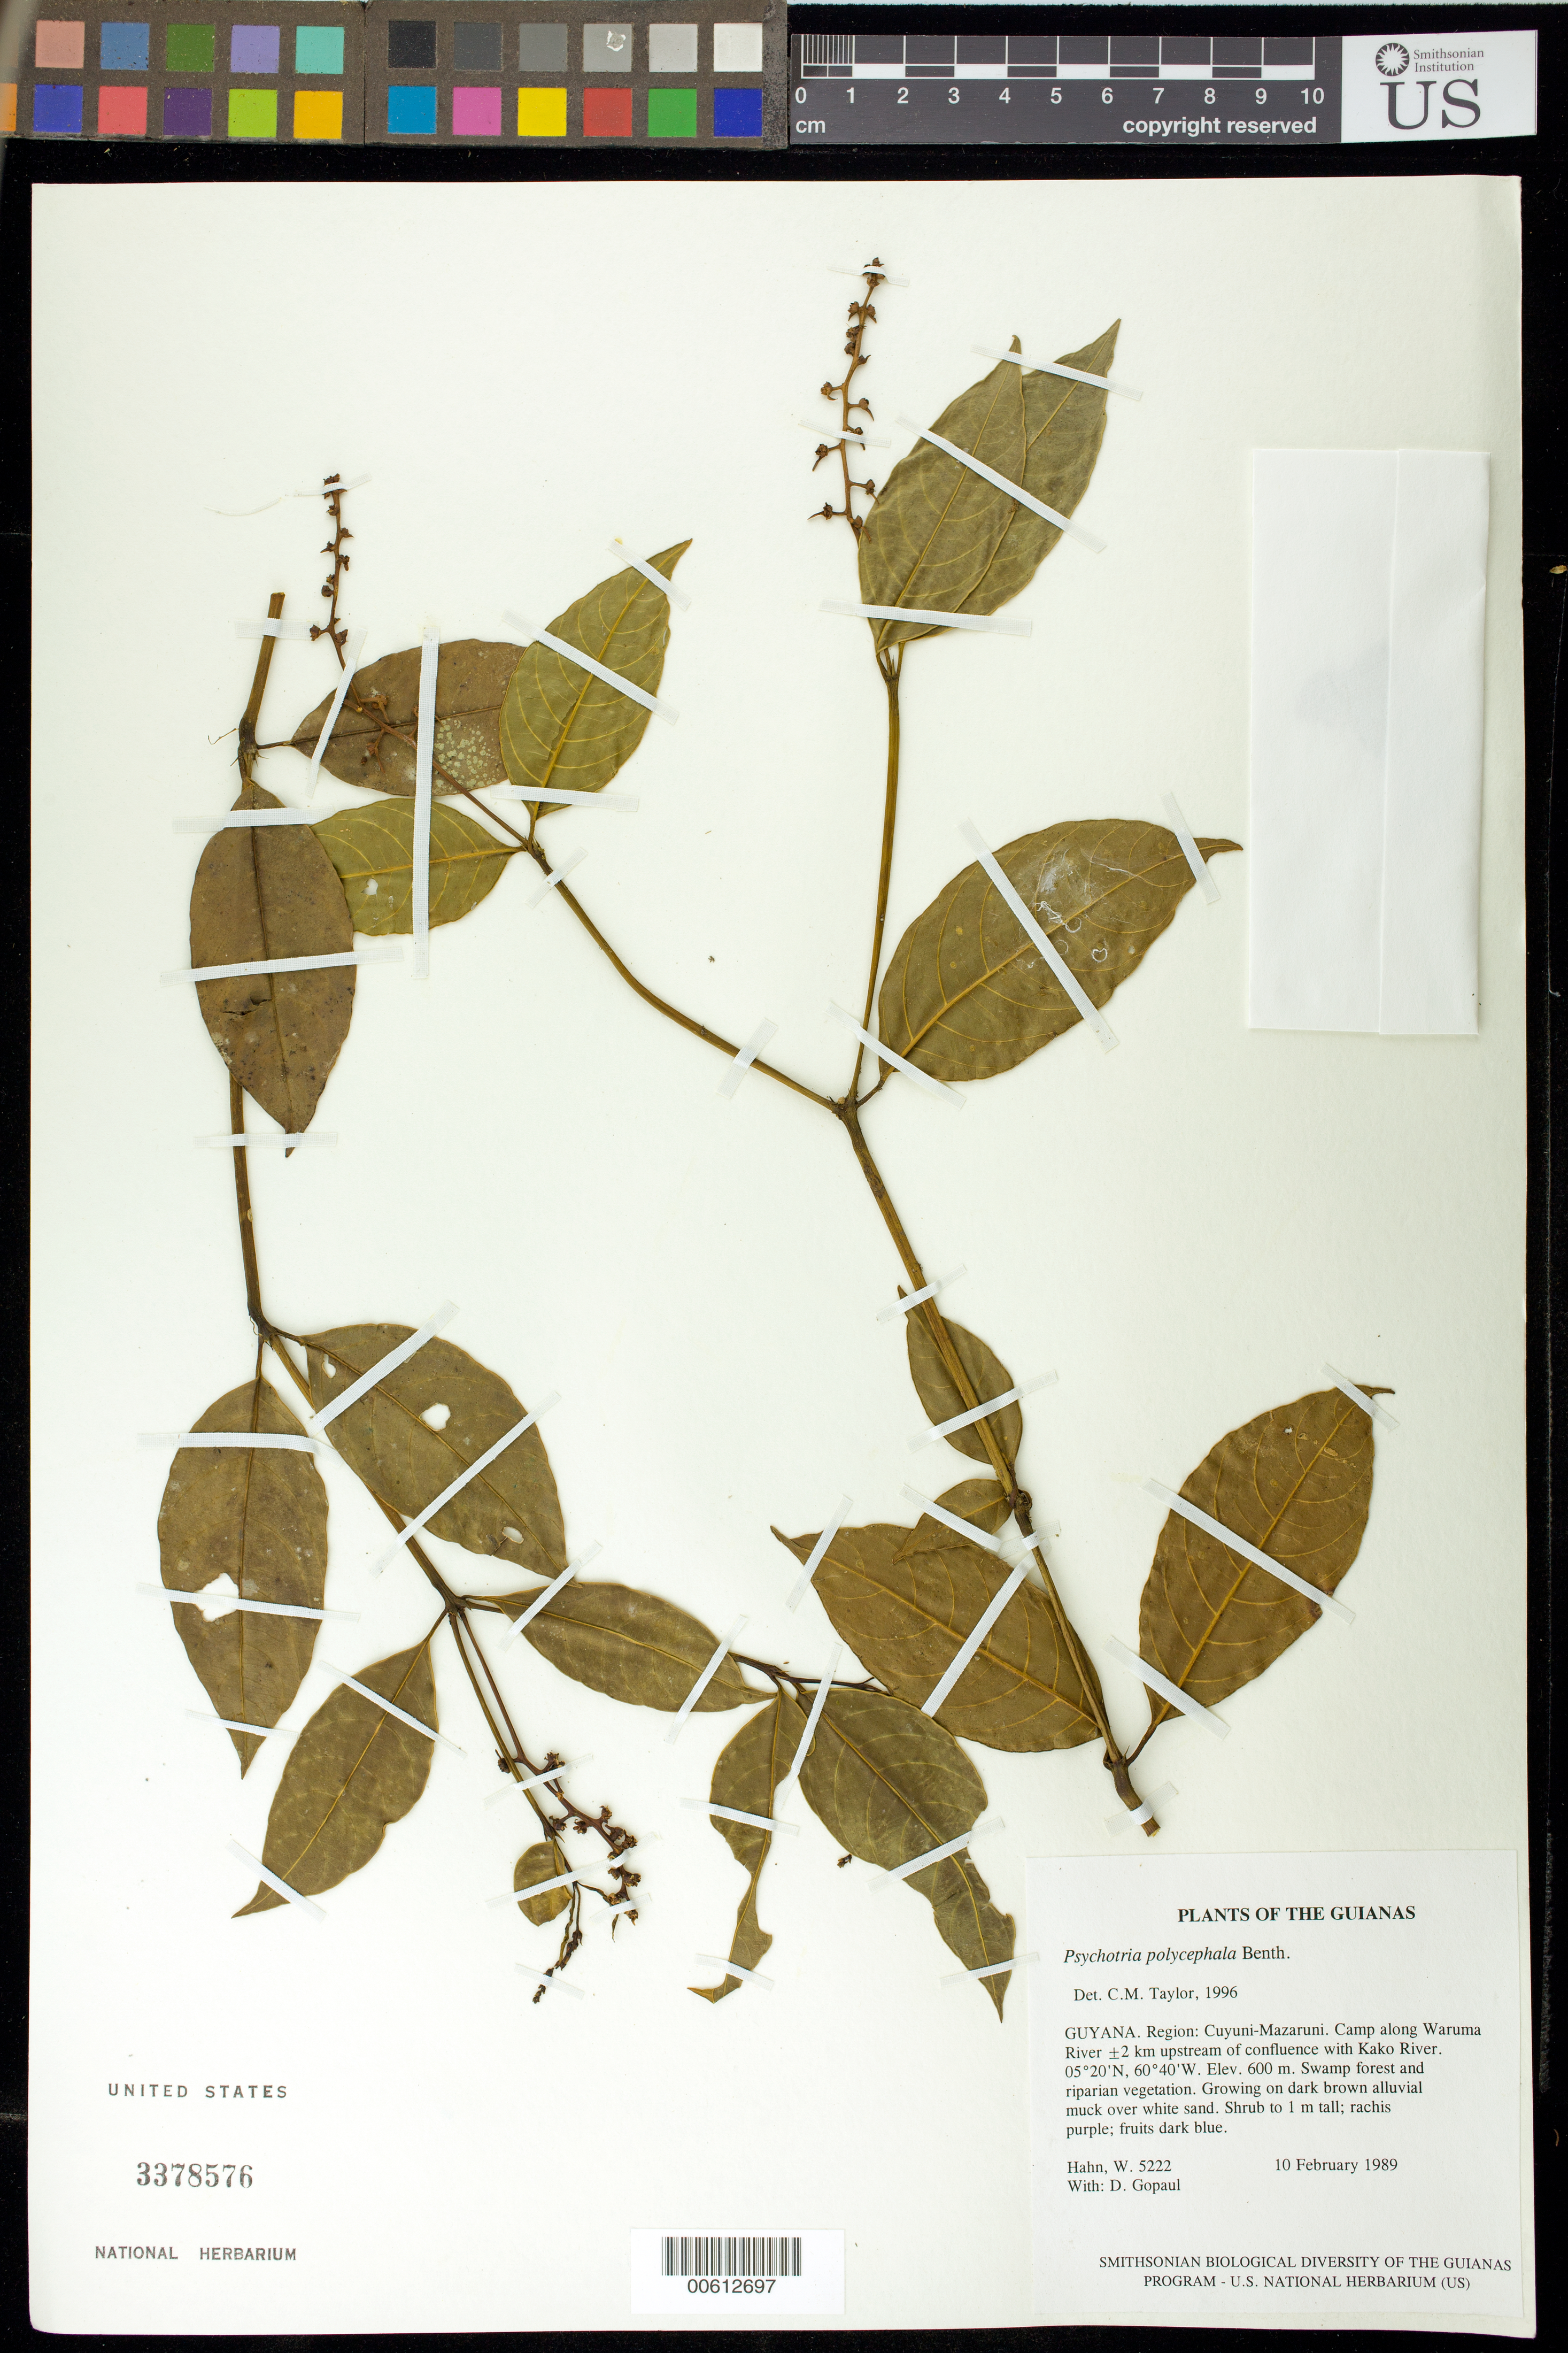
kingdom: Plantae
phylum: Tracheophyta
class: Magnoliopsida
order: Gentianales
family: Rubiaceae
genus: Palicourea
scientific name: Palicourea polycephala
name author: (Benth.) Delprete & J.H. Kirkbr.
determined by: Kirkbride, J. H., Jr.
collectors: W. Hahn & D. Gopaul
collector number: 5222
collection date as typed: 10 February 1989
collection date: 1989-02-10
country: Guyana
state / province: Cuyuni-Mazaruni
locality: Camp along Waruma River ±2 km upstream of confluence with Kako River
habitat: Swamp forest and Riparian vegetation Growing on dark brown alluvial muck over white sand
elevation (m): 600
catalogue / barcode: US 3378576